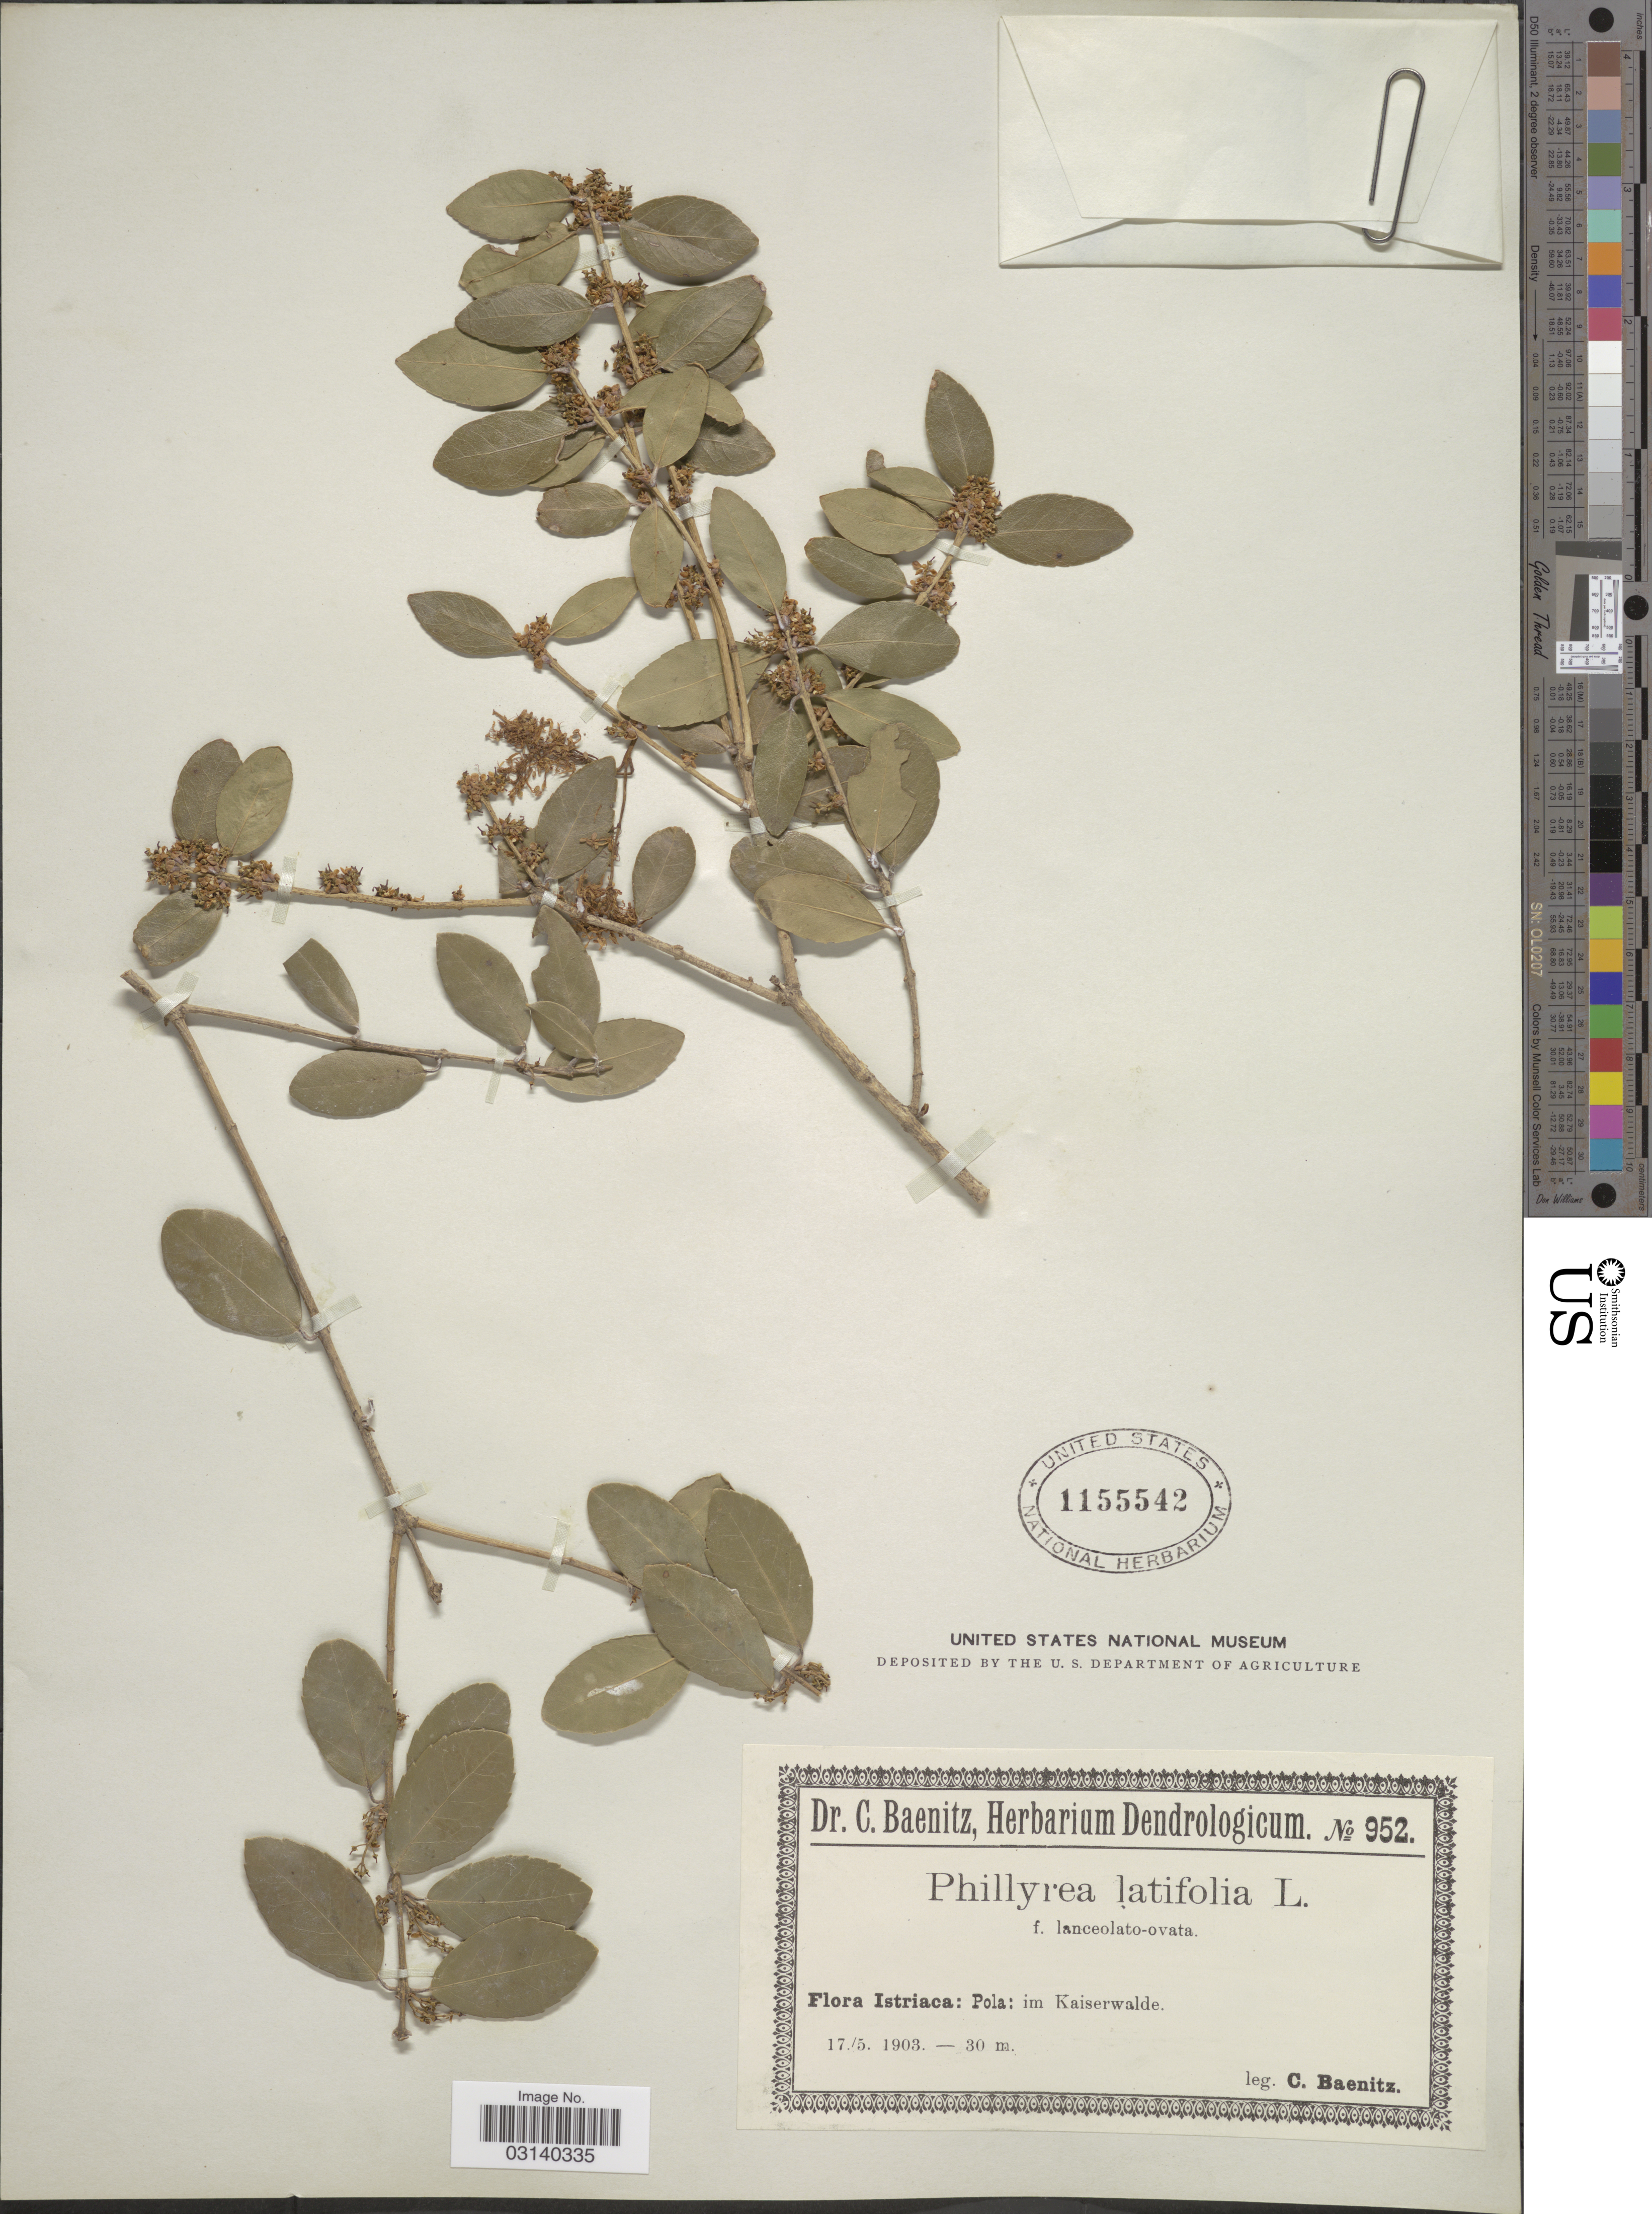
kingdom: Plantae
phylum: Tracheophyta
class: Magnoliopsida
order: Lamiales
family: Oleaceae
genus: Phillyrea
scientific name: Phillyrea latifolia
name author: L.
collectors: C. G. Baenitz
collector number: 952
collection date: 1903-05-17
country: Croatia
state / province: Istria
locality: Istriaca: Pola: im Kaiserwalde.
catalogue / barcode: US 1155542